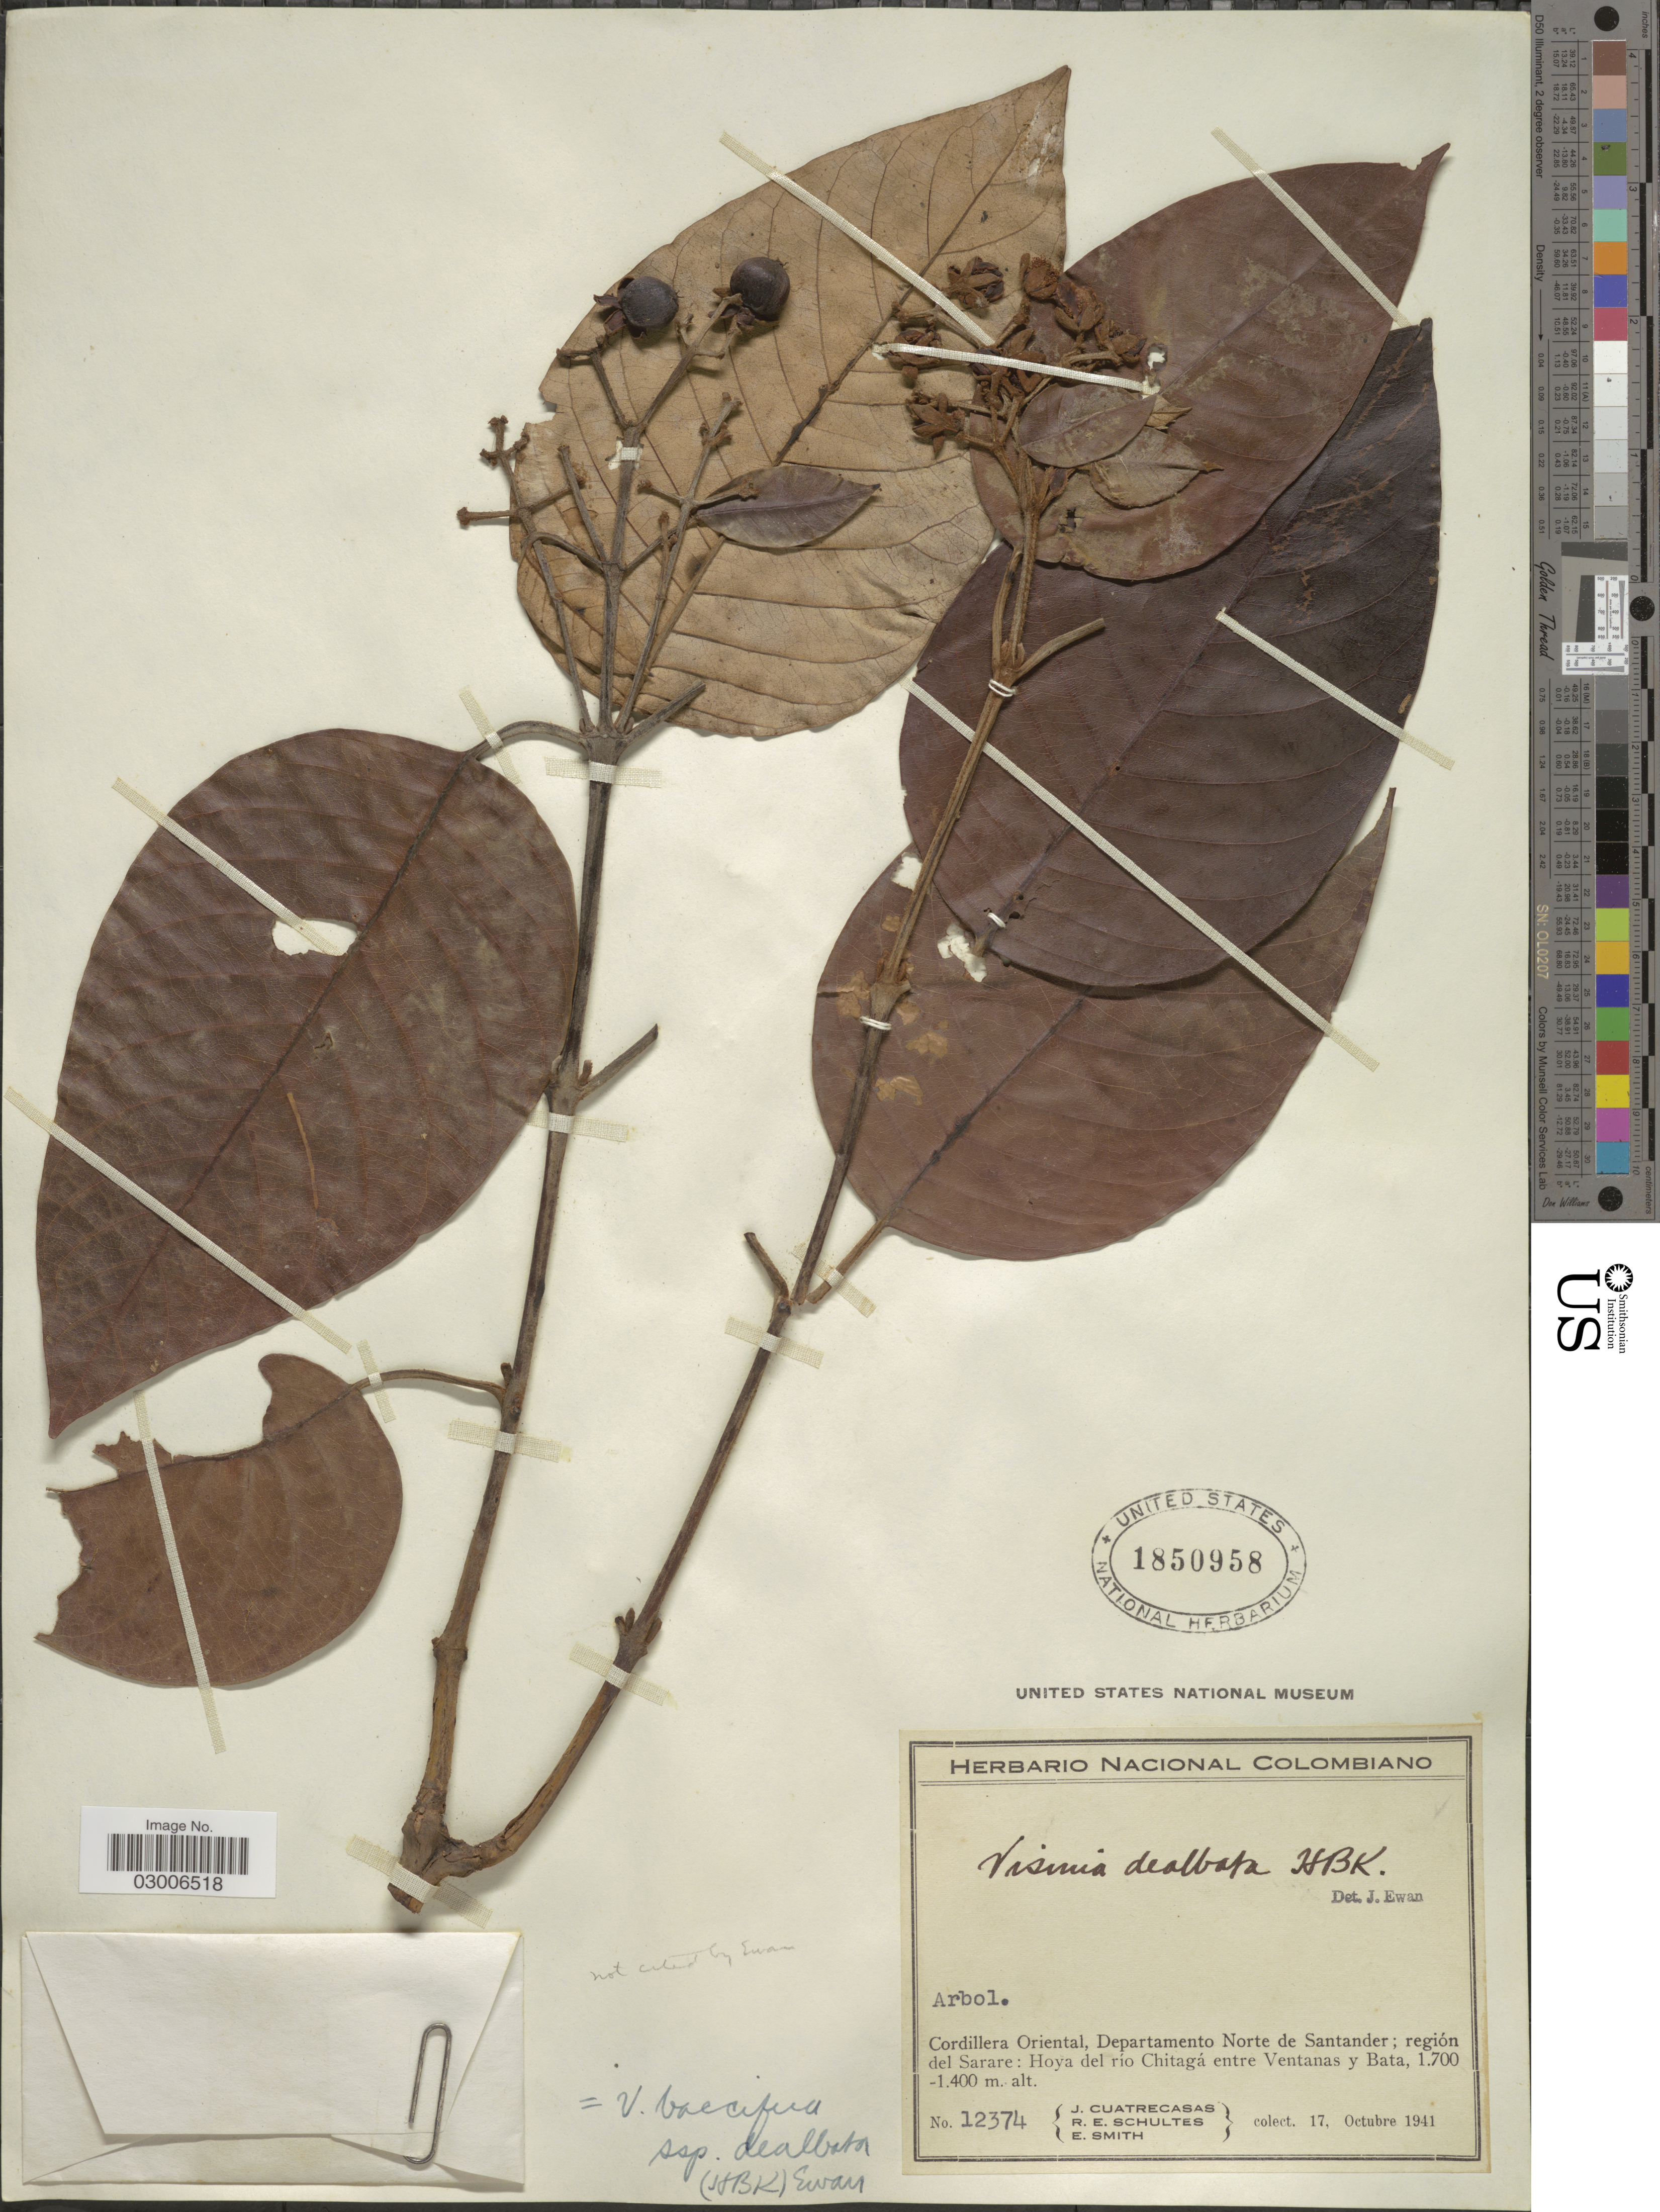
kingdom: Plantae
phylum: Tracheophyta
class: Magnoliopsida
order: Malpighiales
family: Hypericaceae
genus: Vismia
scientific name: Vismia baccifera subsp. dealbata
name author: (Kunth) Ewan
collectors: J. Cuatrecasas, R. E. Schultes & E. Smith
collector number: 12374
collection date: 1941-10-17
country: Colombia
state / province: Norte de Santander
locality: Cordillera Oriental, Departamento Norte de Santander; región del Sarare: Hoya del río Chitagá entre Ventanas y Bata.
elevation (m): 1400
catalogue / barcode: US 1850958